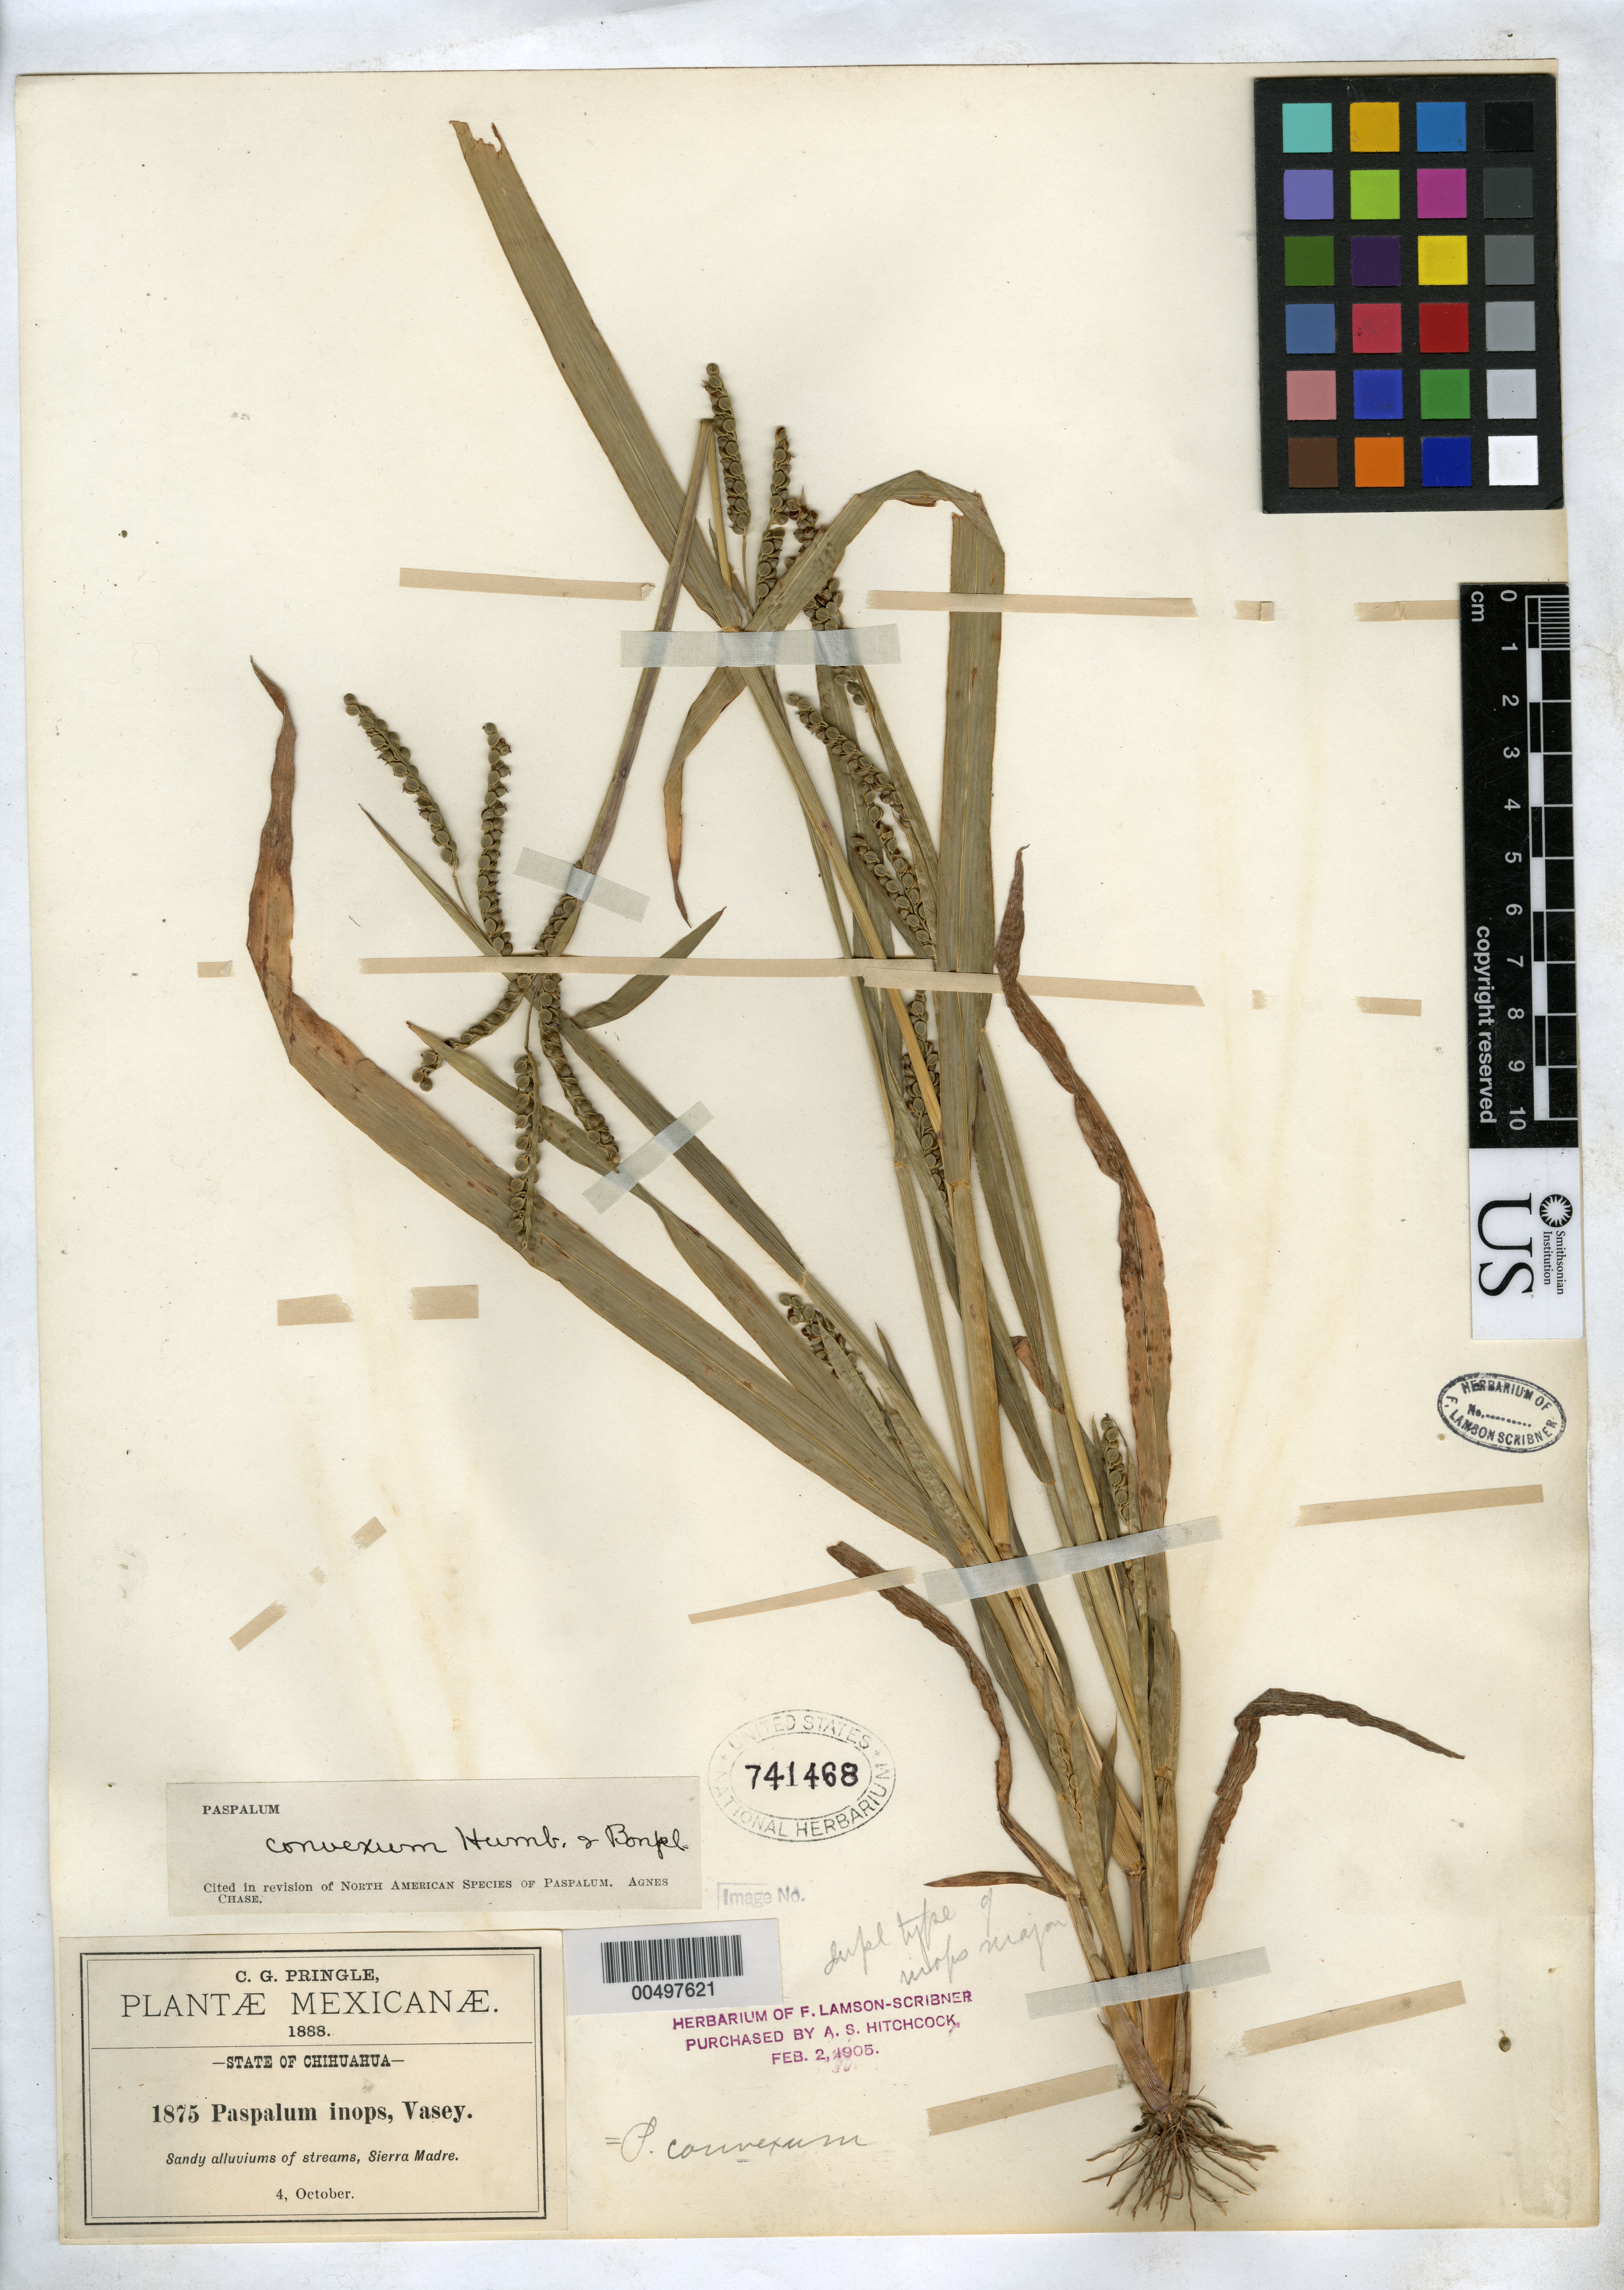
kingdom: Plantae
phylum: Tracheophyta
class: Liliopsida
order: Poales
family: Poaceae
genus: Paspalum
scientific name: Paspalum inops var. majus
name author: Vasey ex W.J. Beal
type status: Isotype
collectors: C. G. Pringle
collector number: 1875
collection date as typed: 4 Oct 1888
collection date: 1888-10-04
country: Mexico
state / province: Chihuahua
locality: Sierra Madre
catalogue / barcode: US 741468